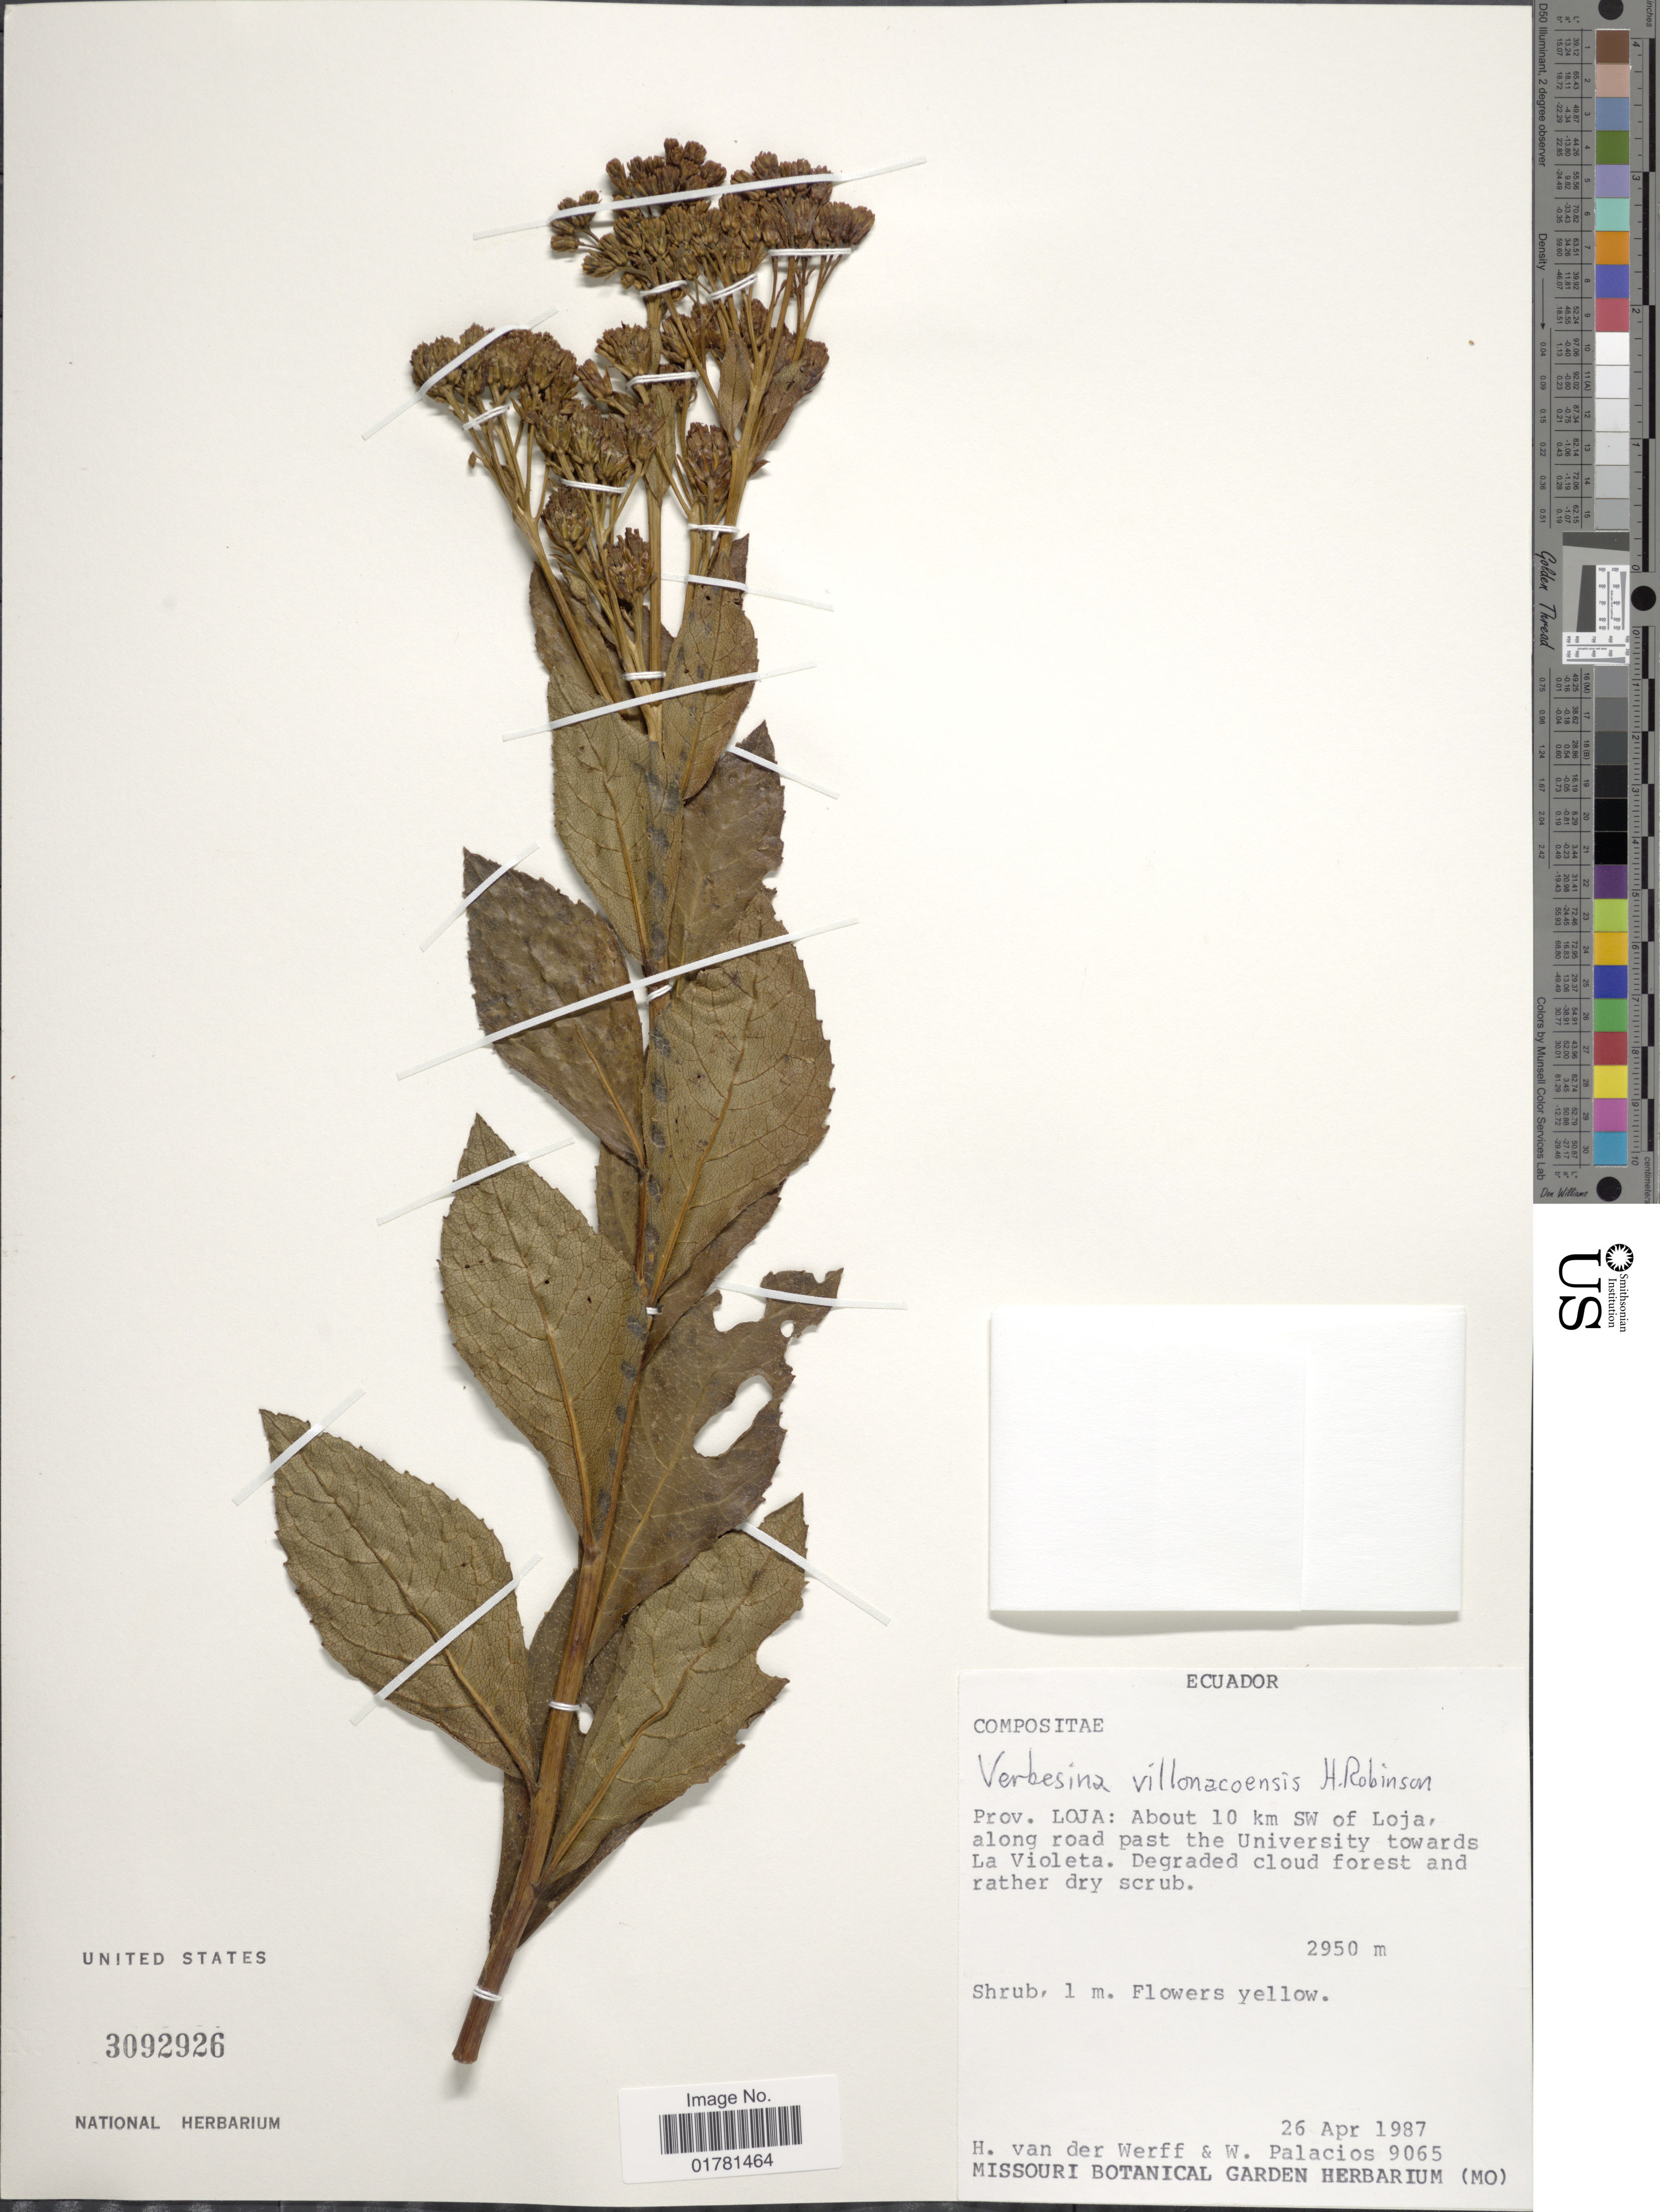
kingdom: Plantae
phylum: Tracheophyta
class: Magnoliopsida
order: Asterales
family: Asteraceae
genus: Verbesina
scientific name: Verbesina villonacoensis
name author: H. Rob.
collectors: H. van der Werff & W. Palacios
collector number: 9065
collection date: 1987-04-26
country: Ecuador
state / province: Loja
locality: About 10 km SW of Loja, along road past the University towards La Violleta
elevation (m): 2950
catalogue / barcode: US 3092926